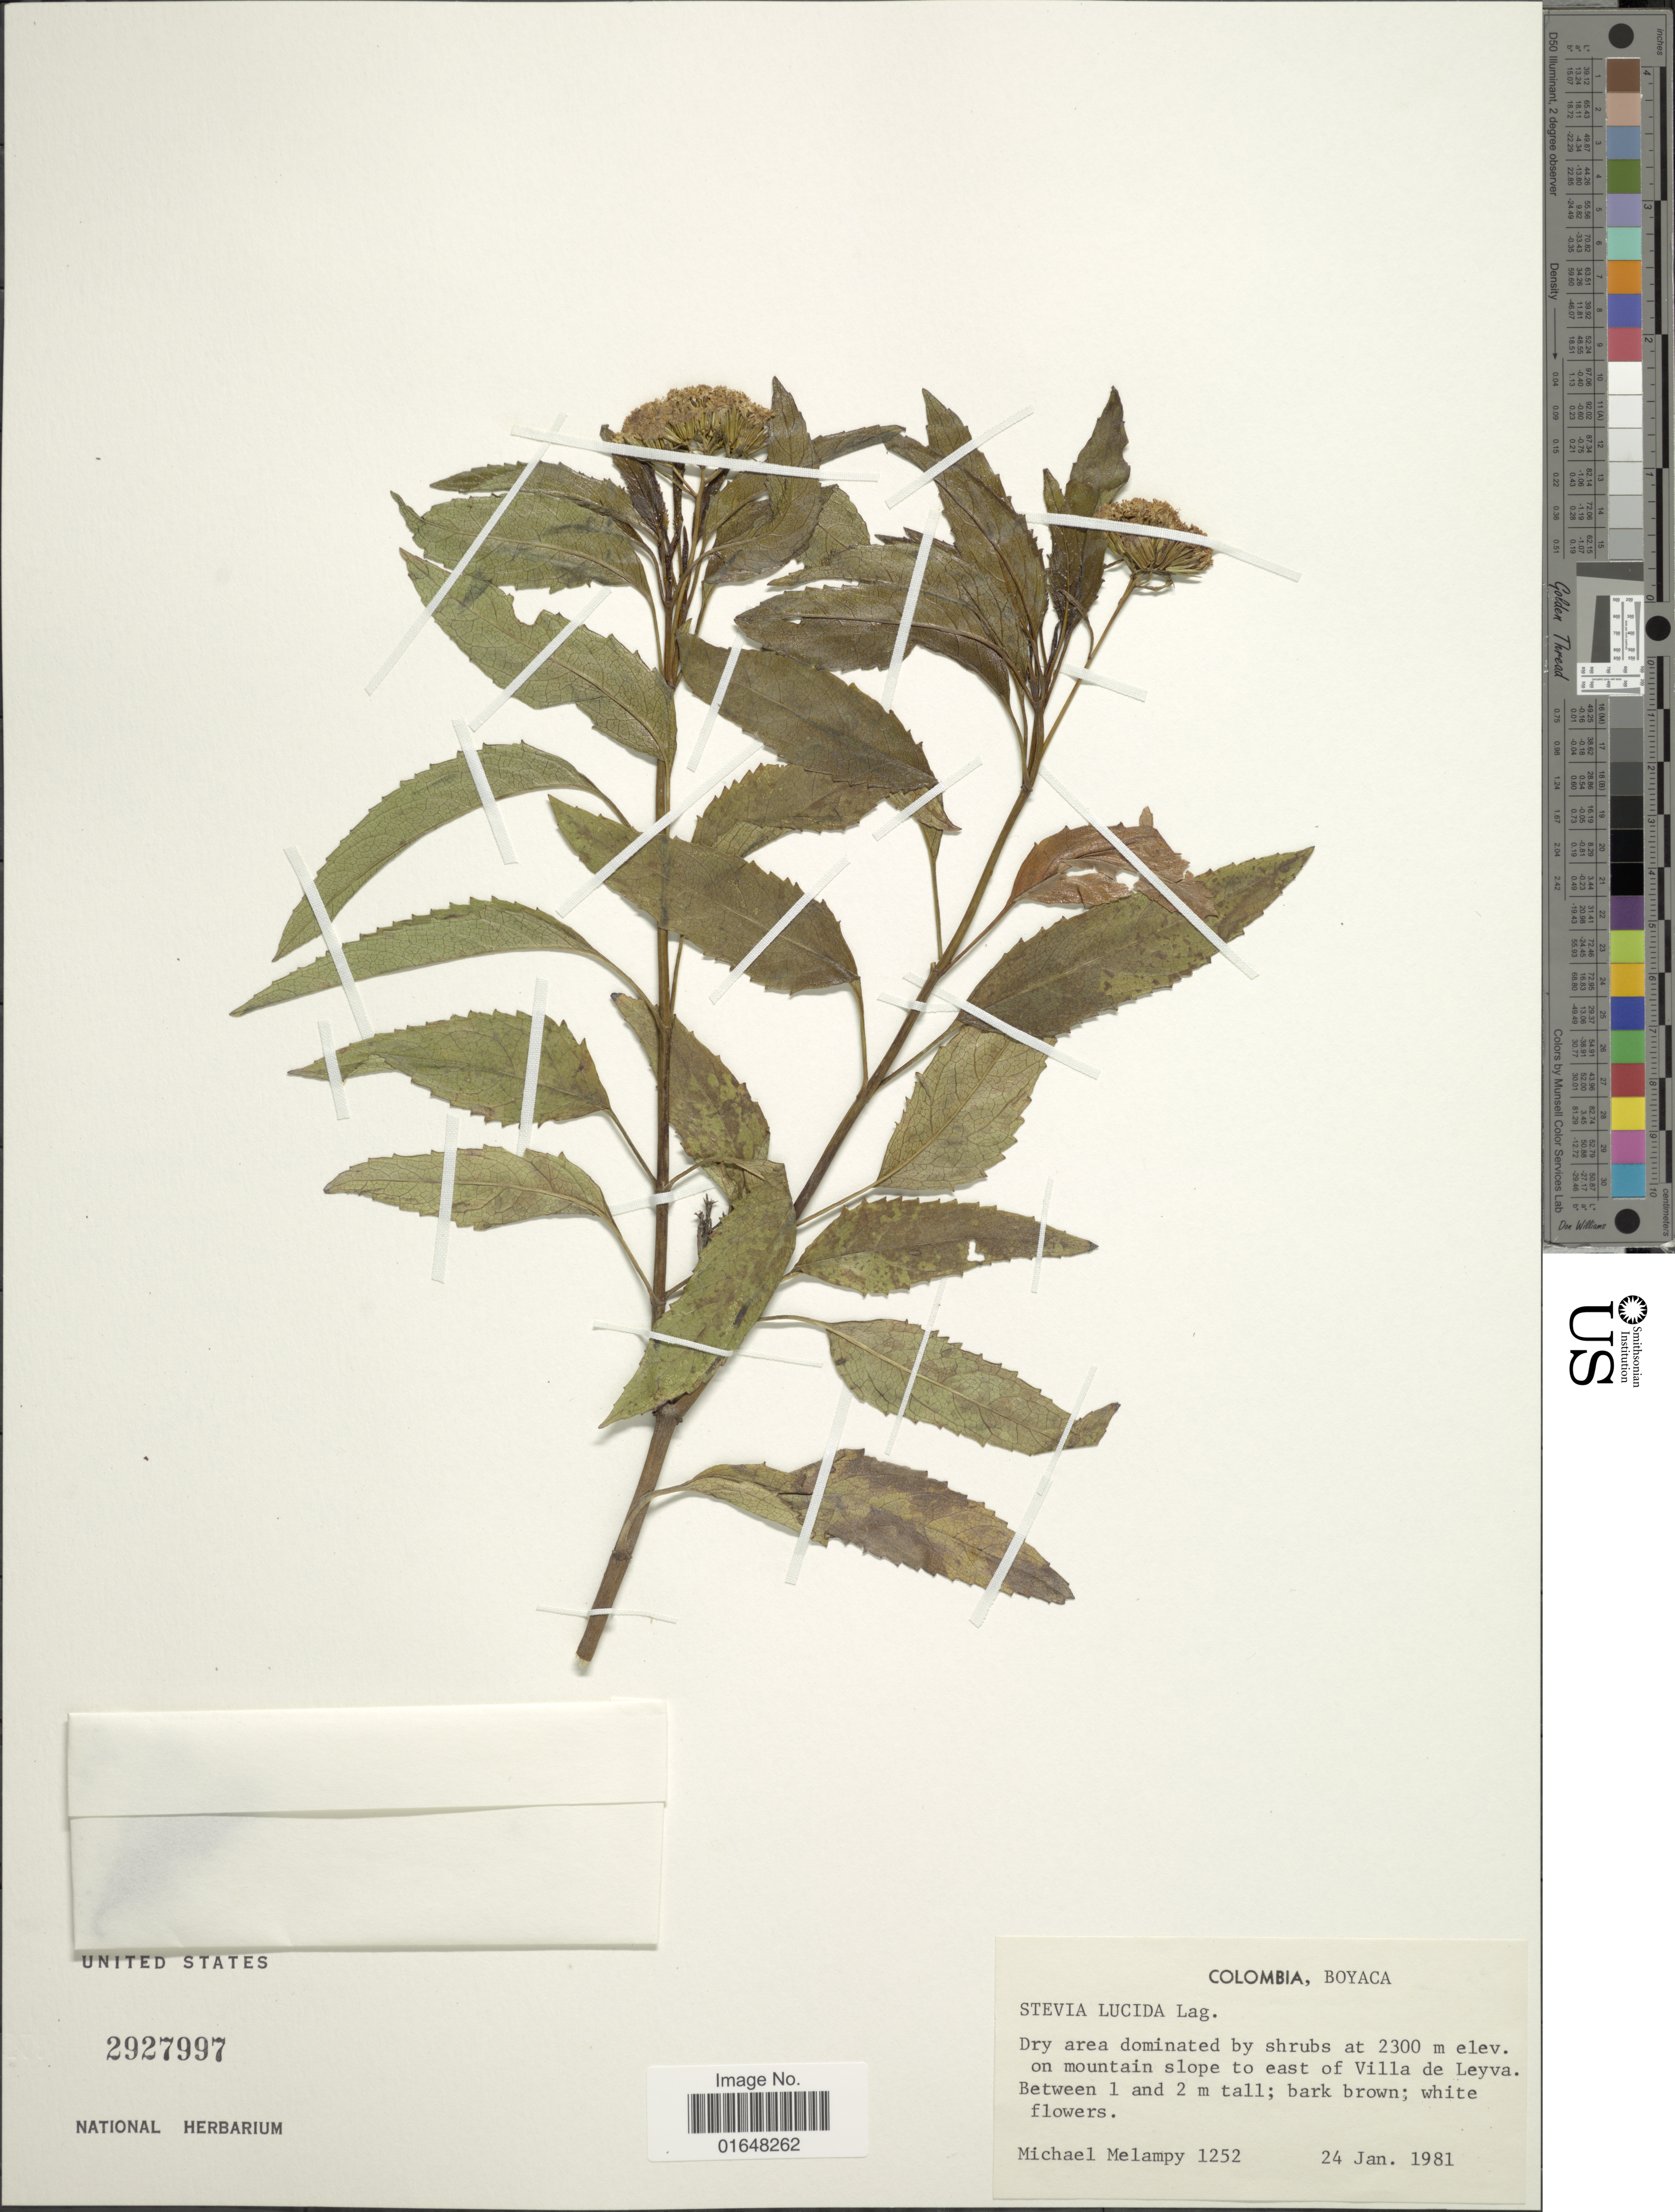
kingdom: Plantae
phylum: Tracheophyta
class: Magnoliopsida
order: Asterales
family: Asteraceae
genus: Stevia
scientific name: Stevia lucida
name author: Lag.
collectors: M. Melampy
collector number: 1252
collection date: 1981-01-24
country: Colombia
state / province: Boyacá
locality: East of Villa de Leyva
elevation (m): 2300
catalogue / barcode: US 2927997